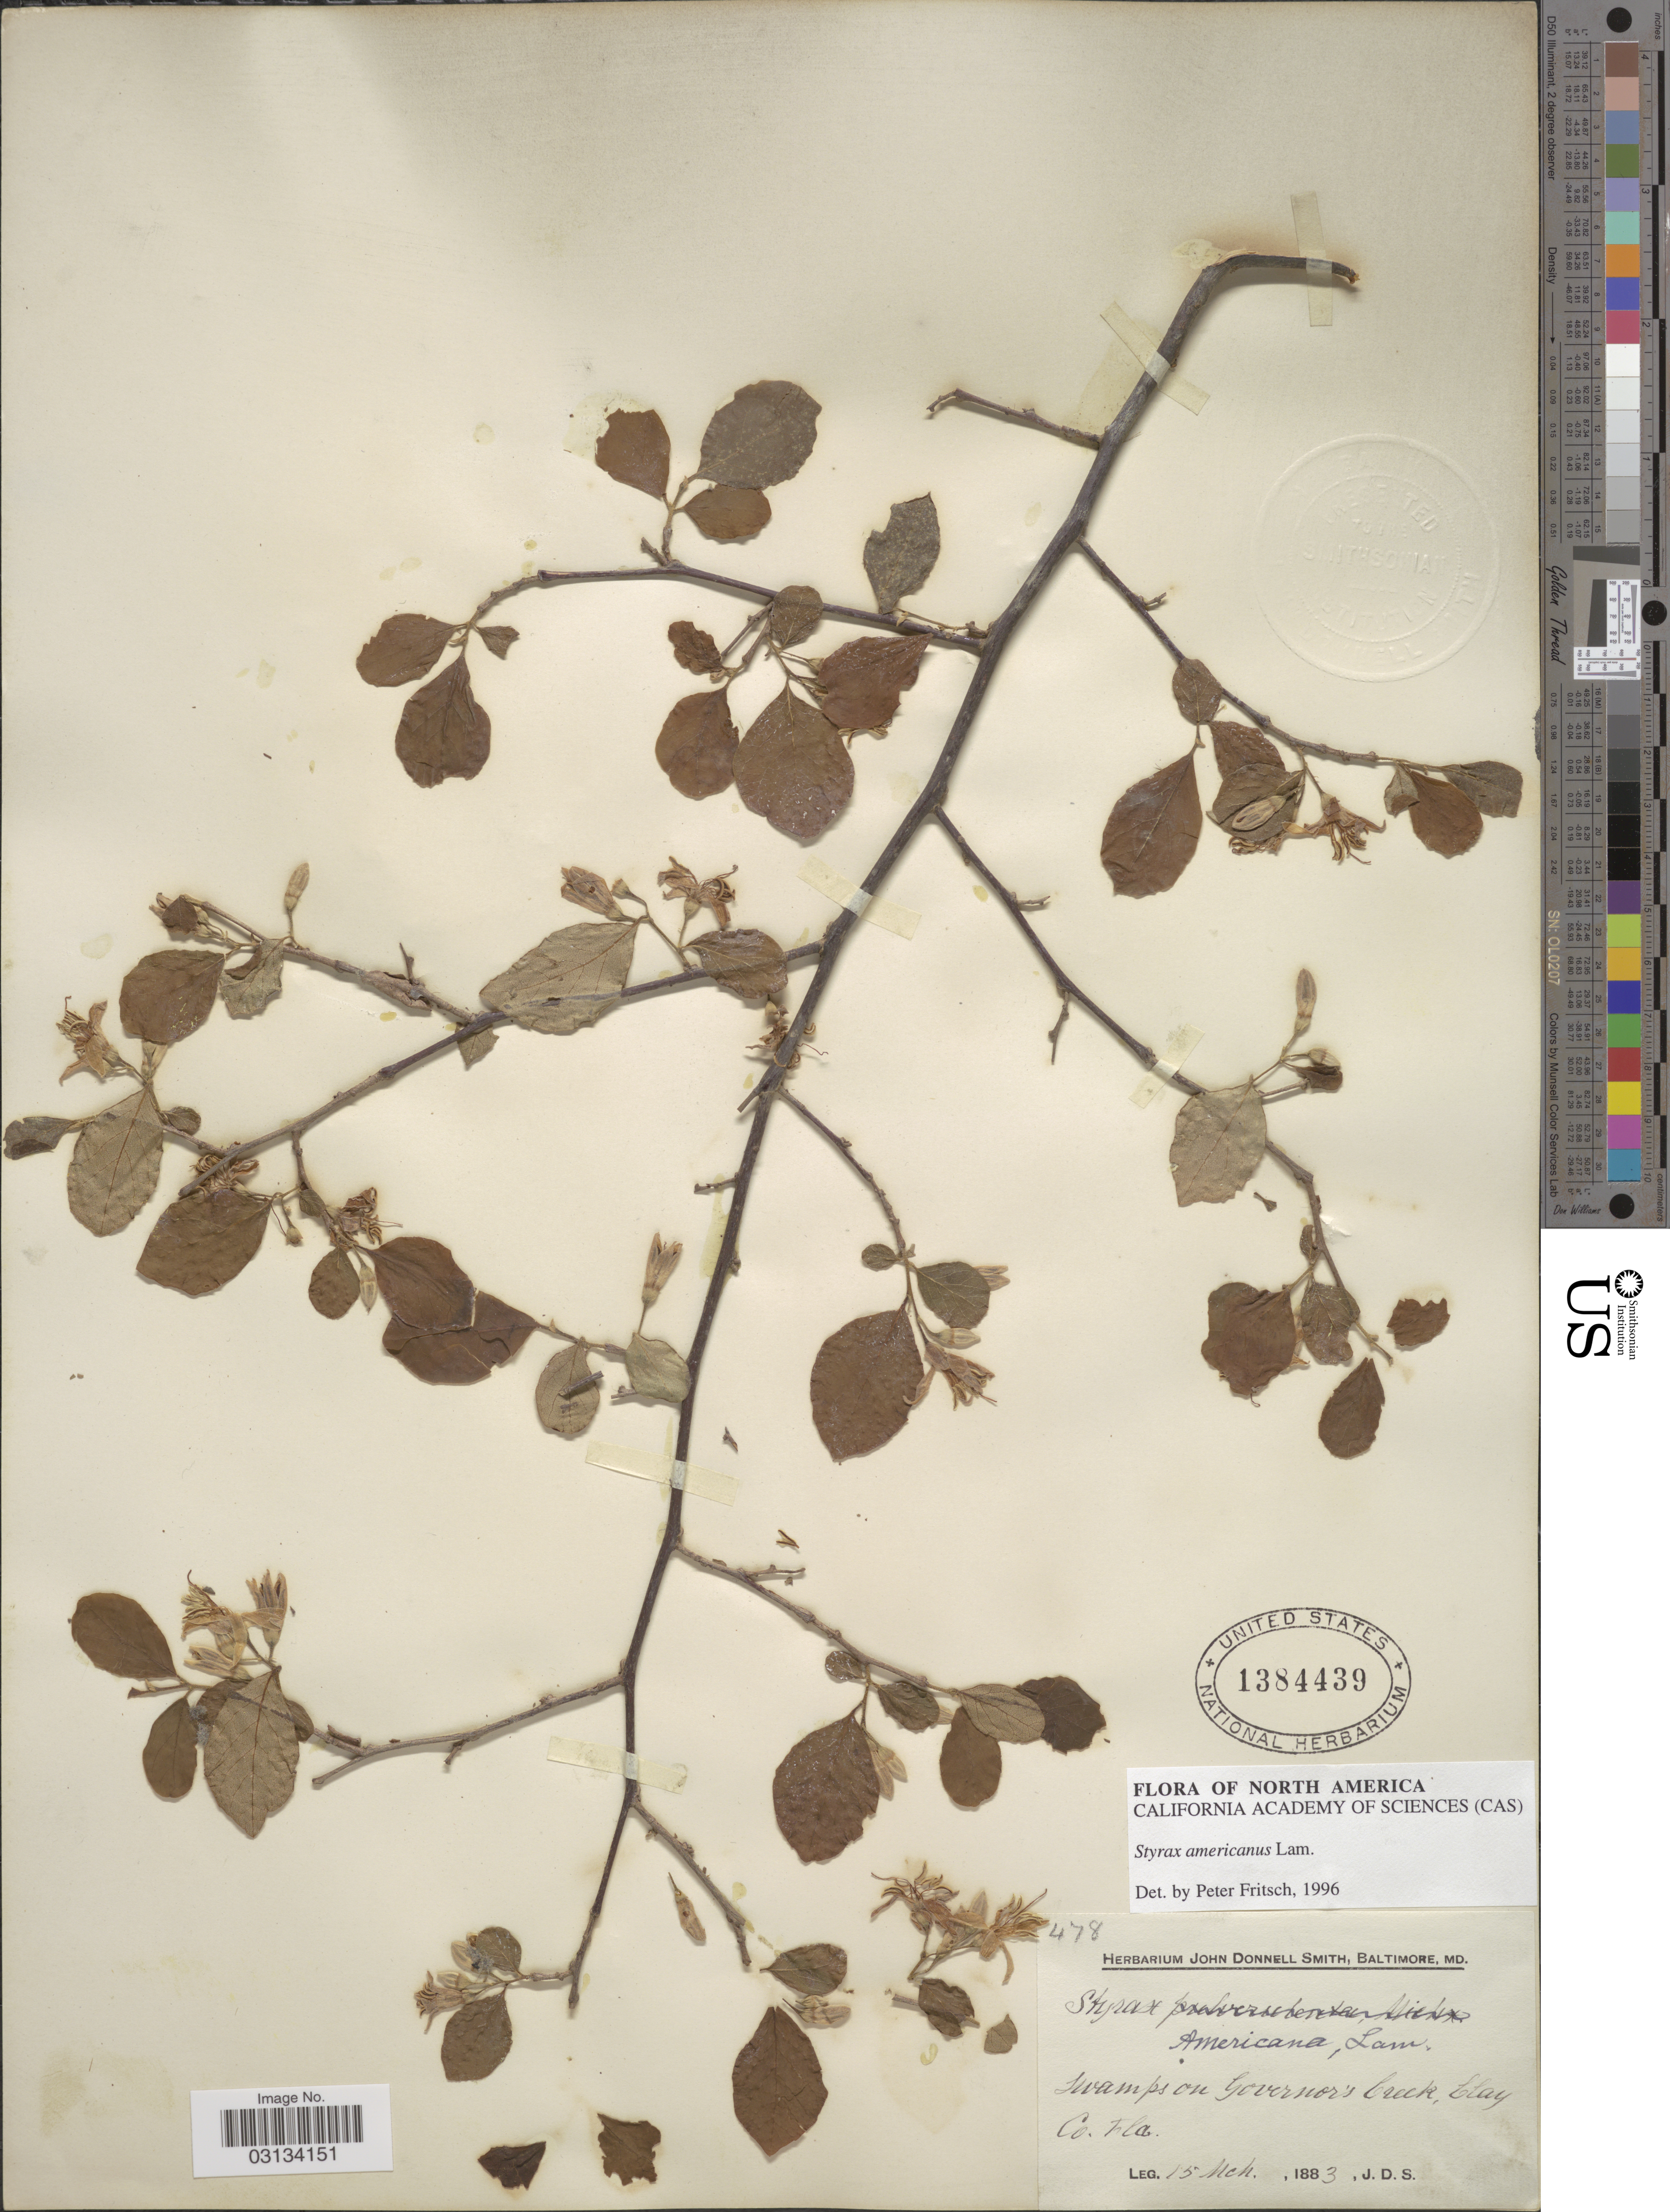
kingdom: Plantae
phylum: Tracheophyta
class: Magnoliopsida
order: Ericales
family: Styracaceae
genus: Styrax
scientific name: Styrax americanus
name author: Lam.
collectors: J. Donnell Smith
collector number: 478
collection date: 1883-03-15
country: United States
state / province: Florida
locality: Swamps on Governor's Creek, Clay Co. Fla.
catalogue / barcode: US 1384439